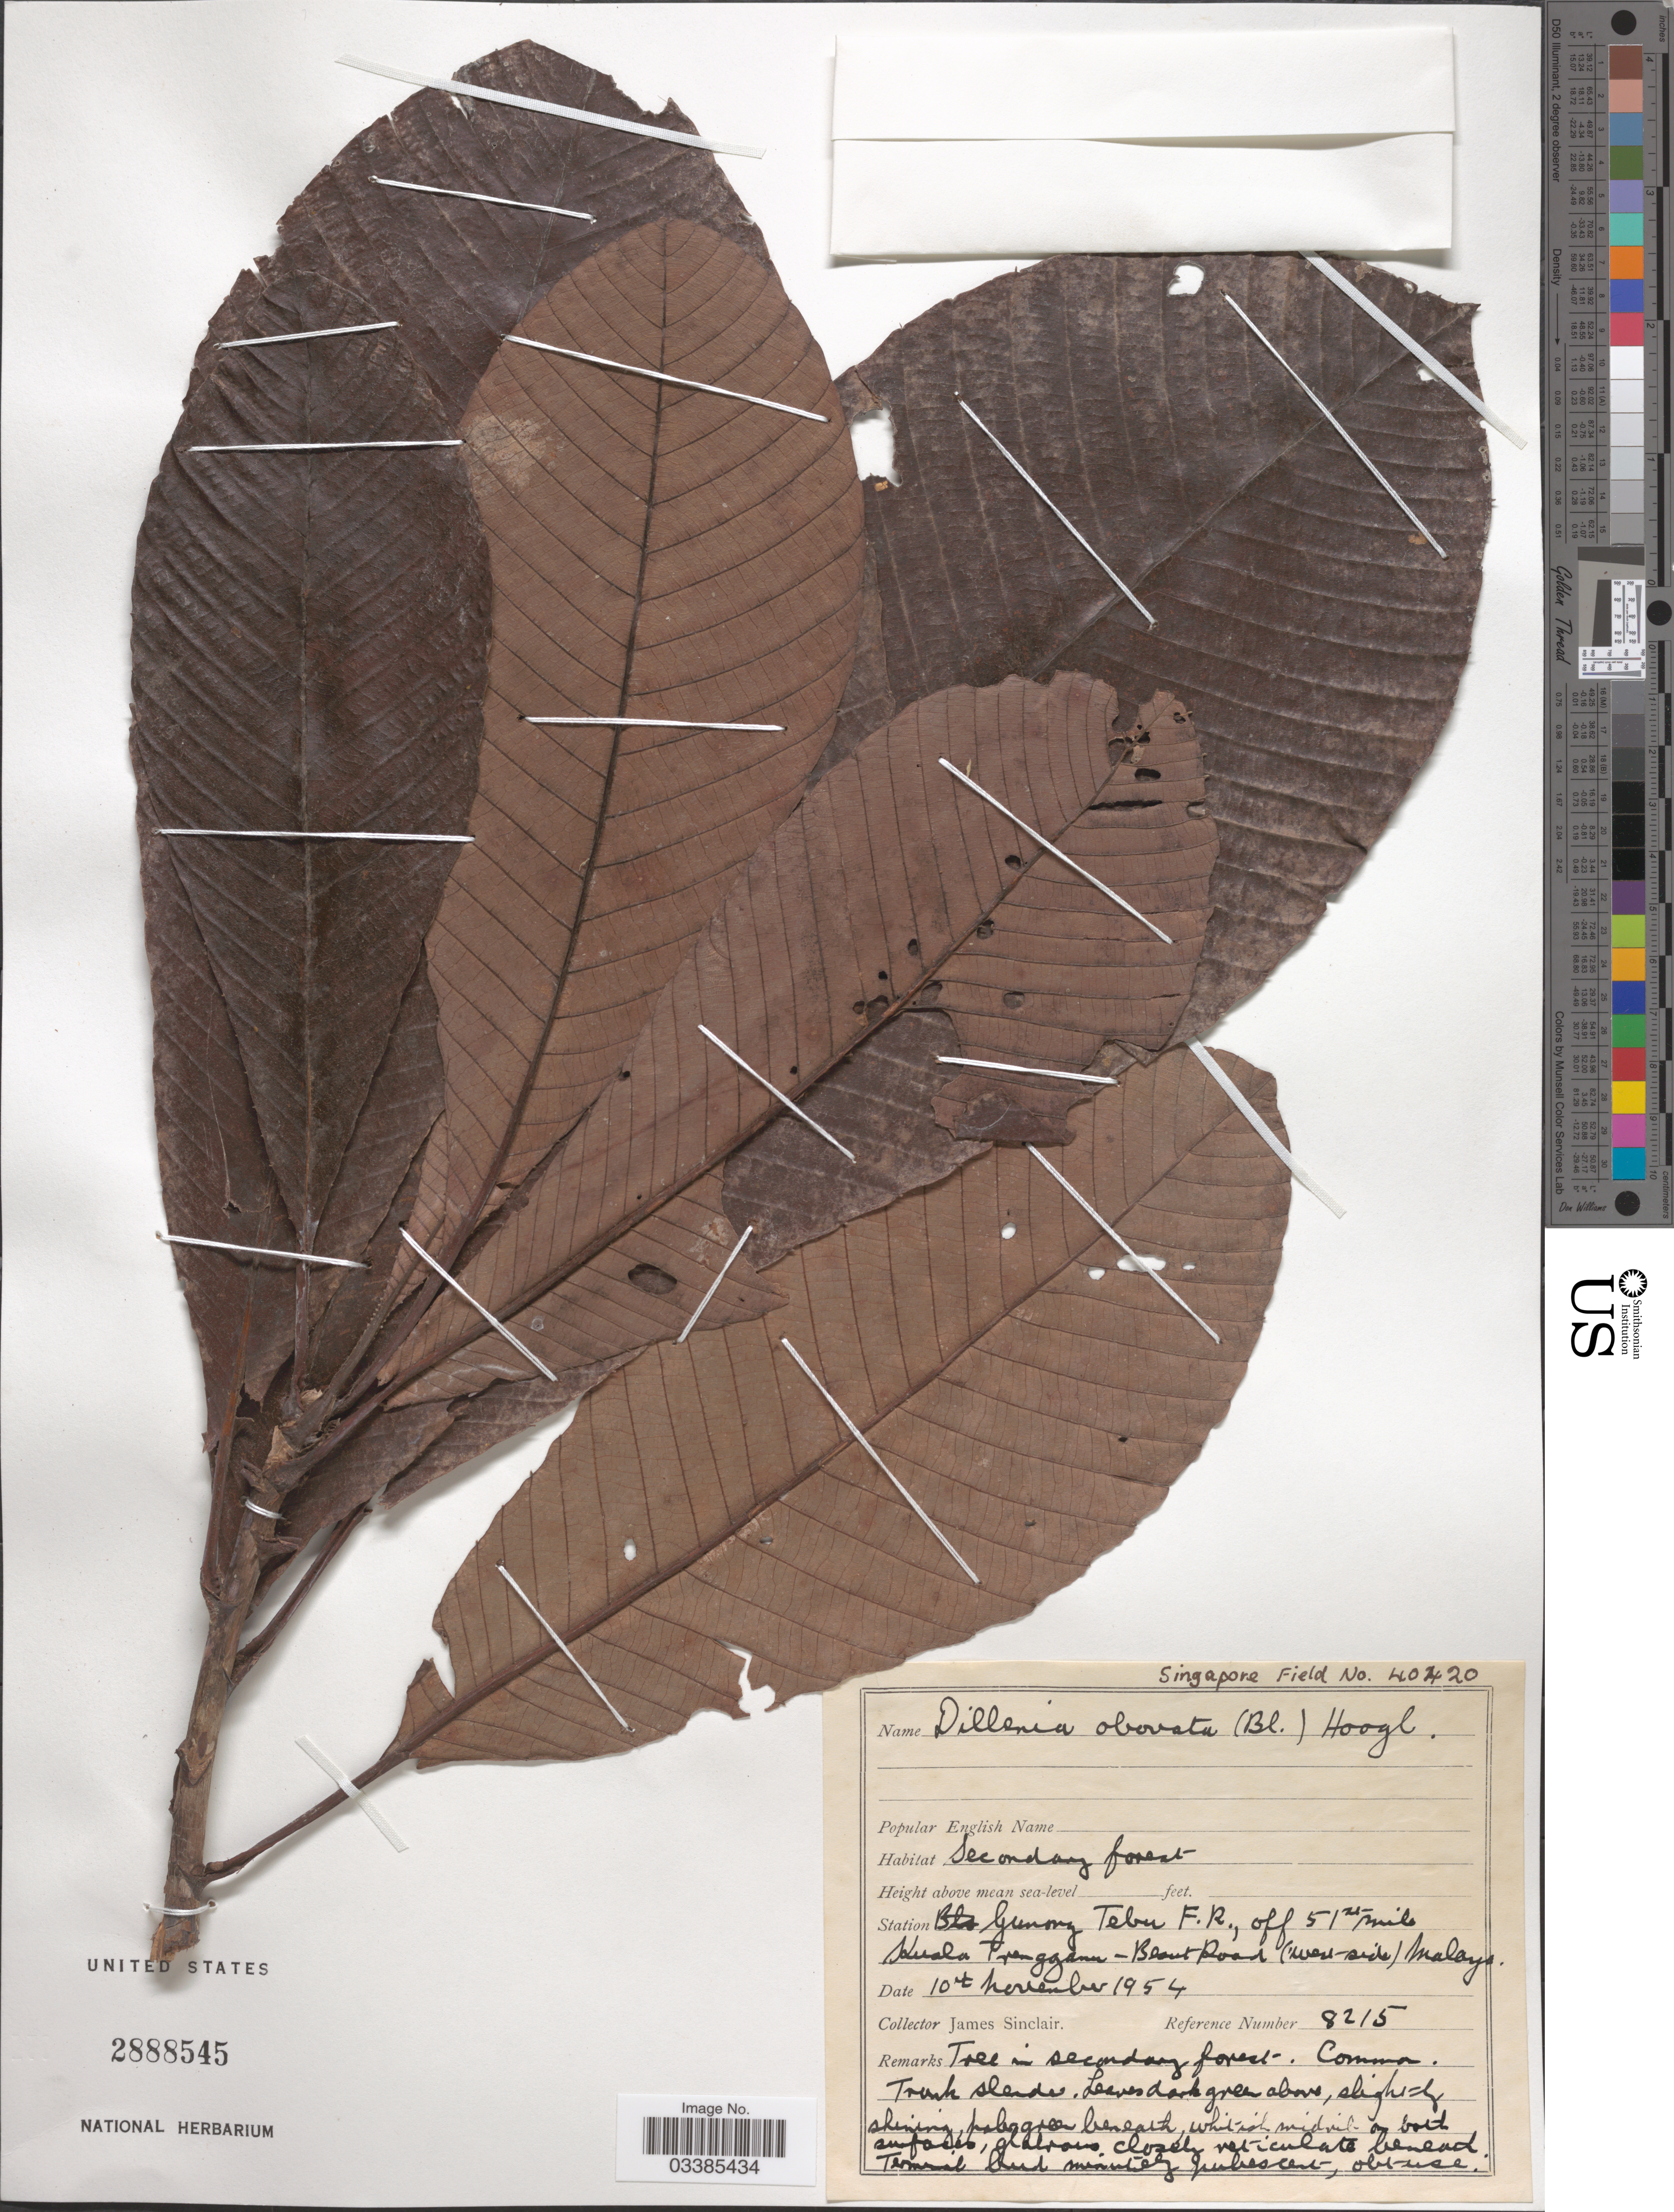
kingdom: Plantae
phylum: Tracheophyta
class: Magnoliopsida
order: Dilleniales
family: Dilleniaceae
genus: Dillenia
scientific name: Dillenia ovata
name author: Wall. ex Hook. f. & Thoms.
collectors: J. Sinclair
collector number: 8215/40420*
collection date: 1954-11-10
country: Singapore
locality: Station Gunong Tebu F. R., off 51st mile Kuala Trengganu - Besut Road (west-side) Malaya.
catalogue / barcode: US 2888545